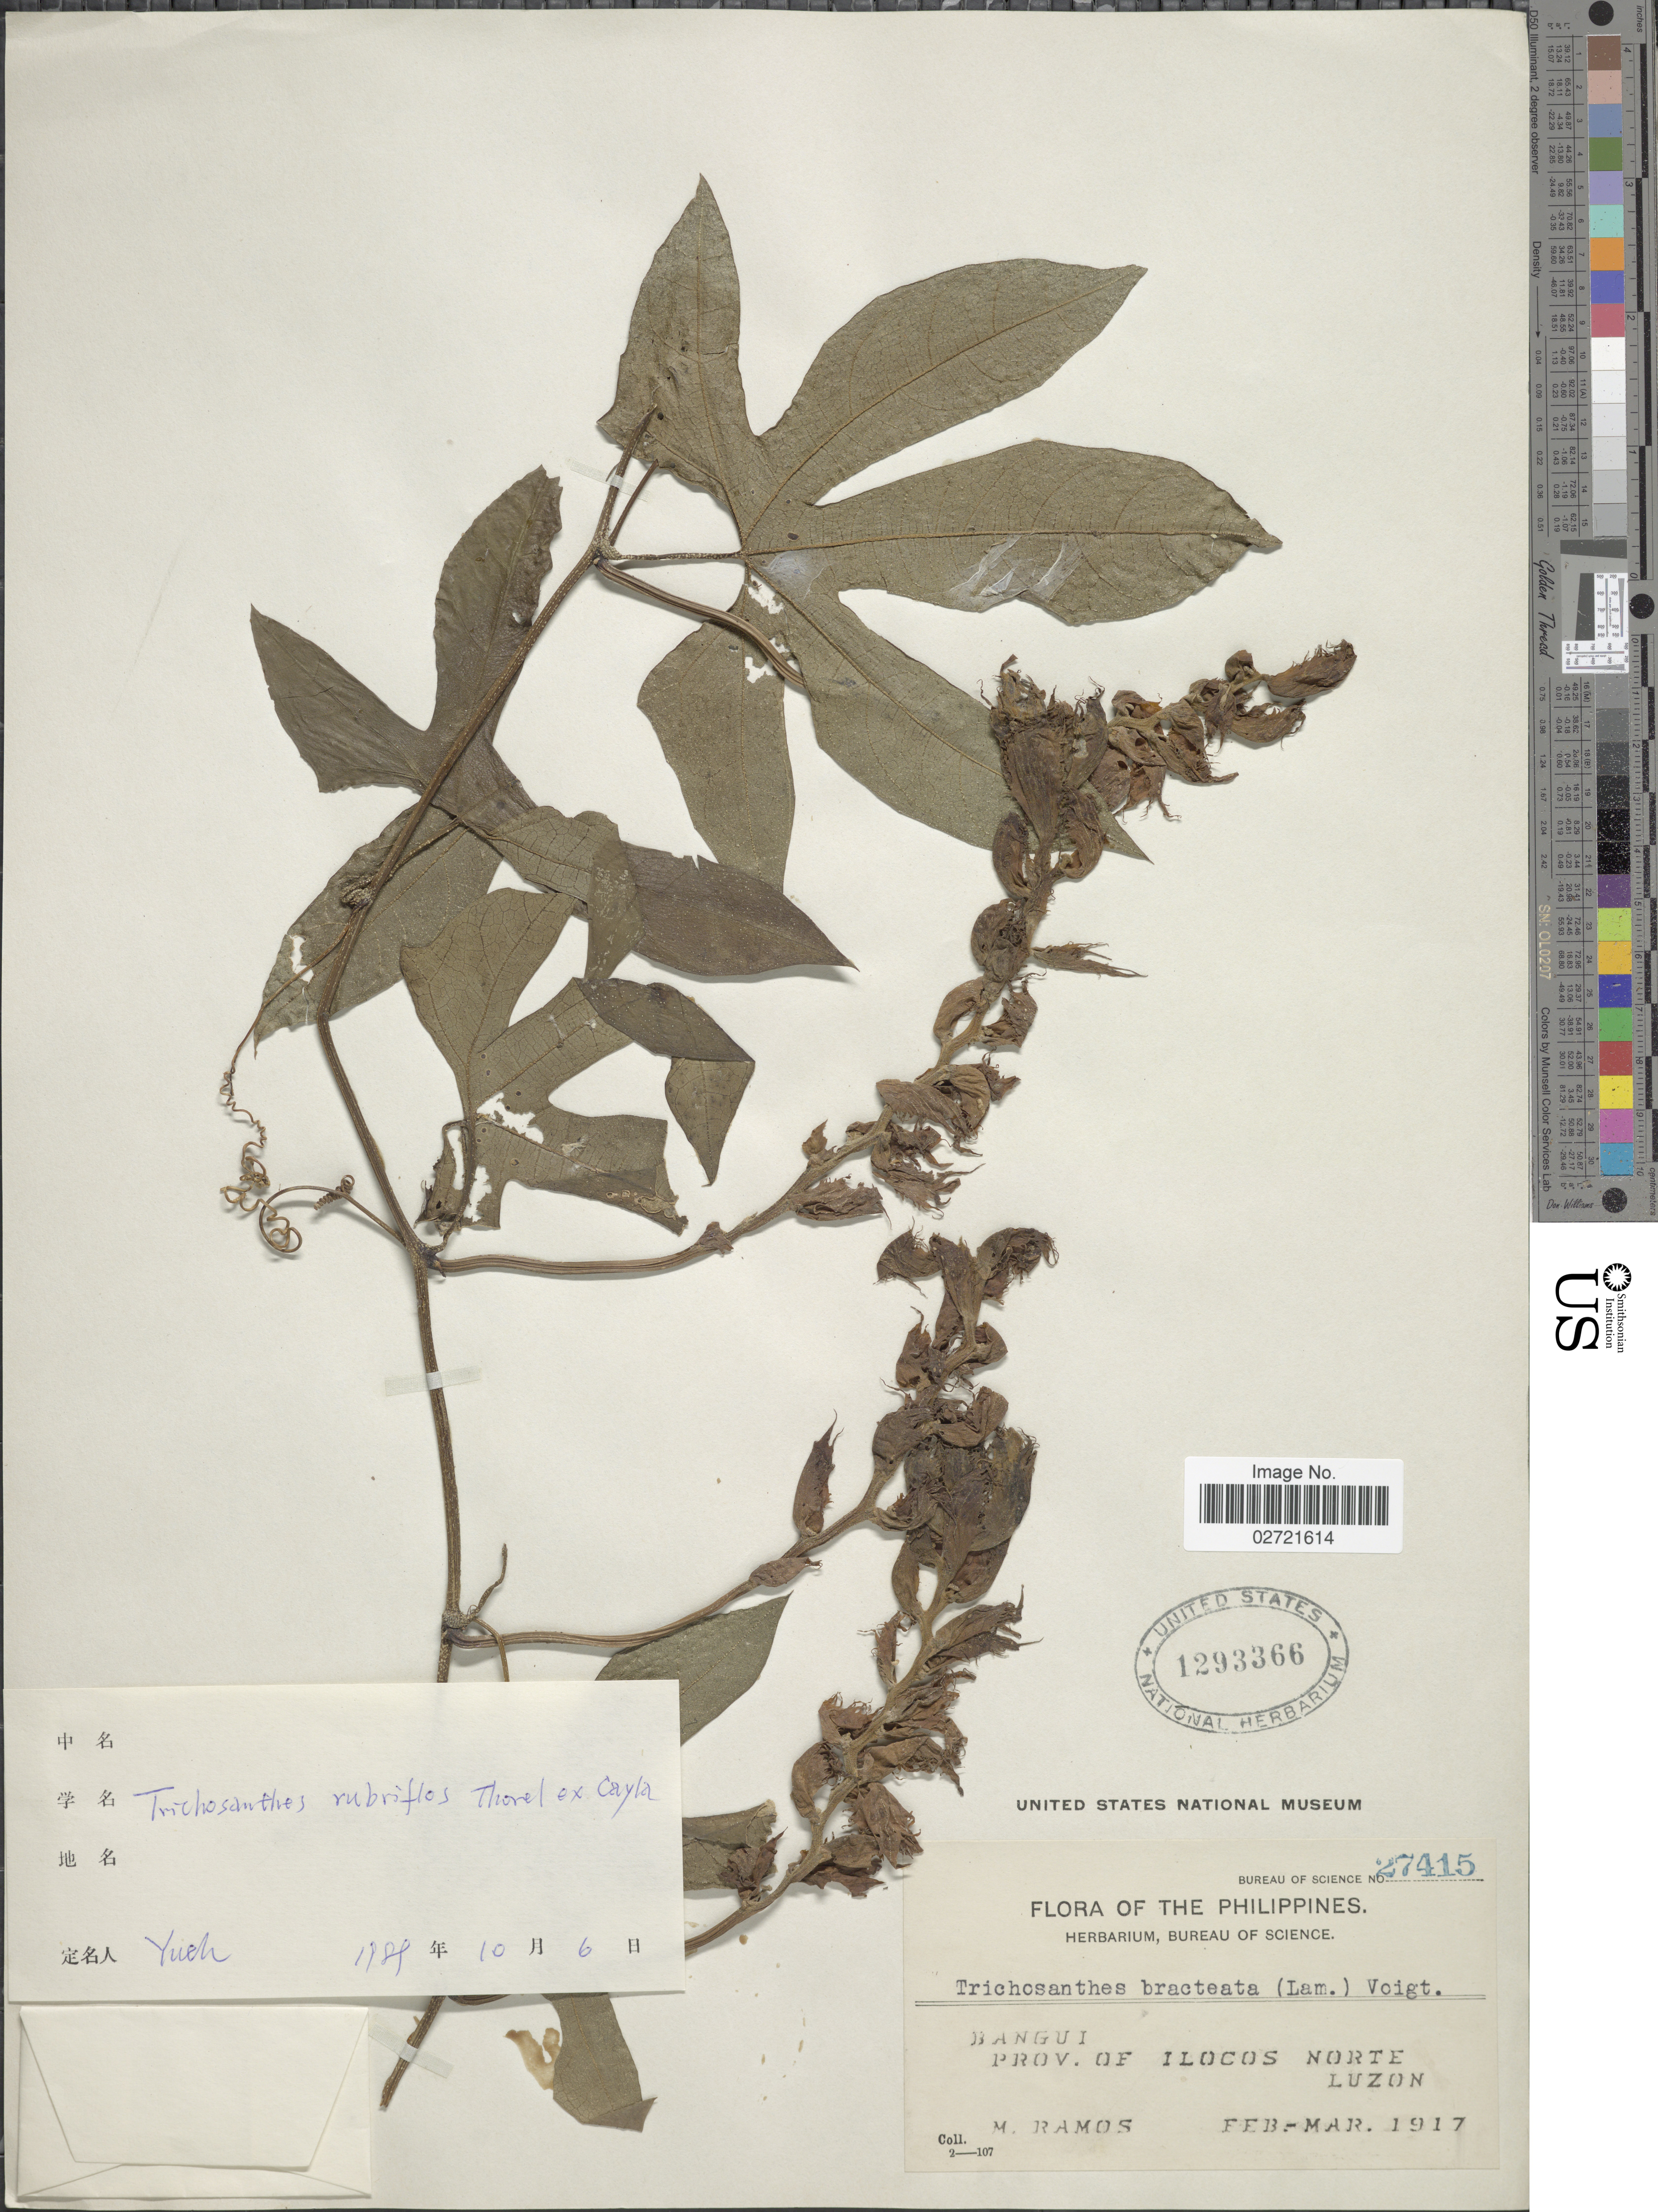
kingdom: Plantae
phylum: Tracheophyta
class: Magnoliopsida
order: Cucurbitales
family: Cucurbitaceae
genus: Trichosanthes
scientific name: Trichosanthes rubriflos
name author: Thorel ex Cayla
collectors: M. Ramos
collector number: Bureau of Science 27415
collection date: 1917-02/1917-03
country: Philippines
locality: Bangui, Prov. of Ilocos Norte, Luzon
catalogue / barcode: US 1293366